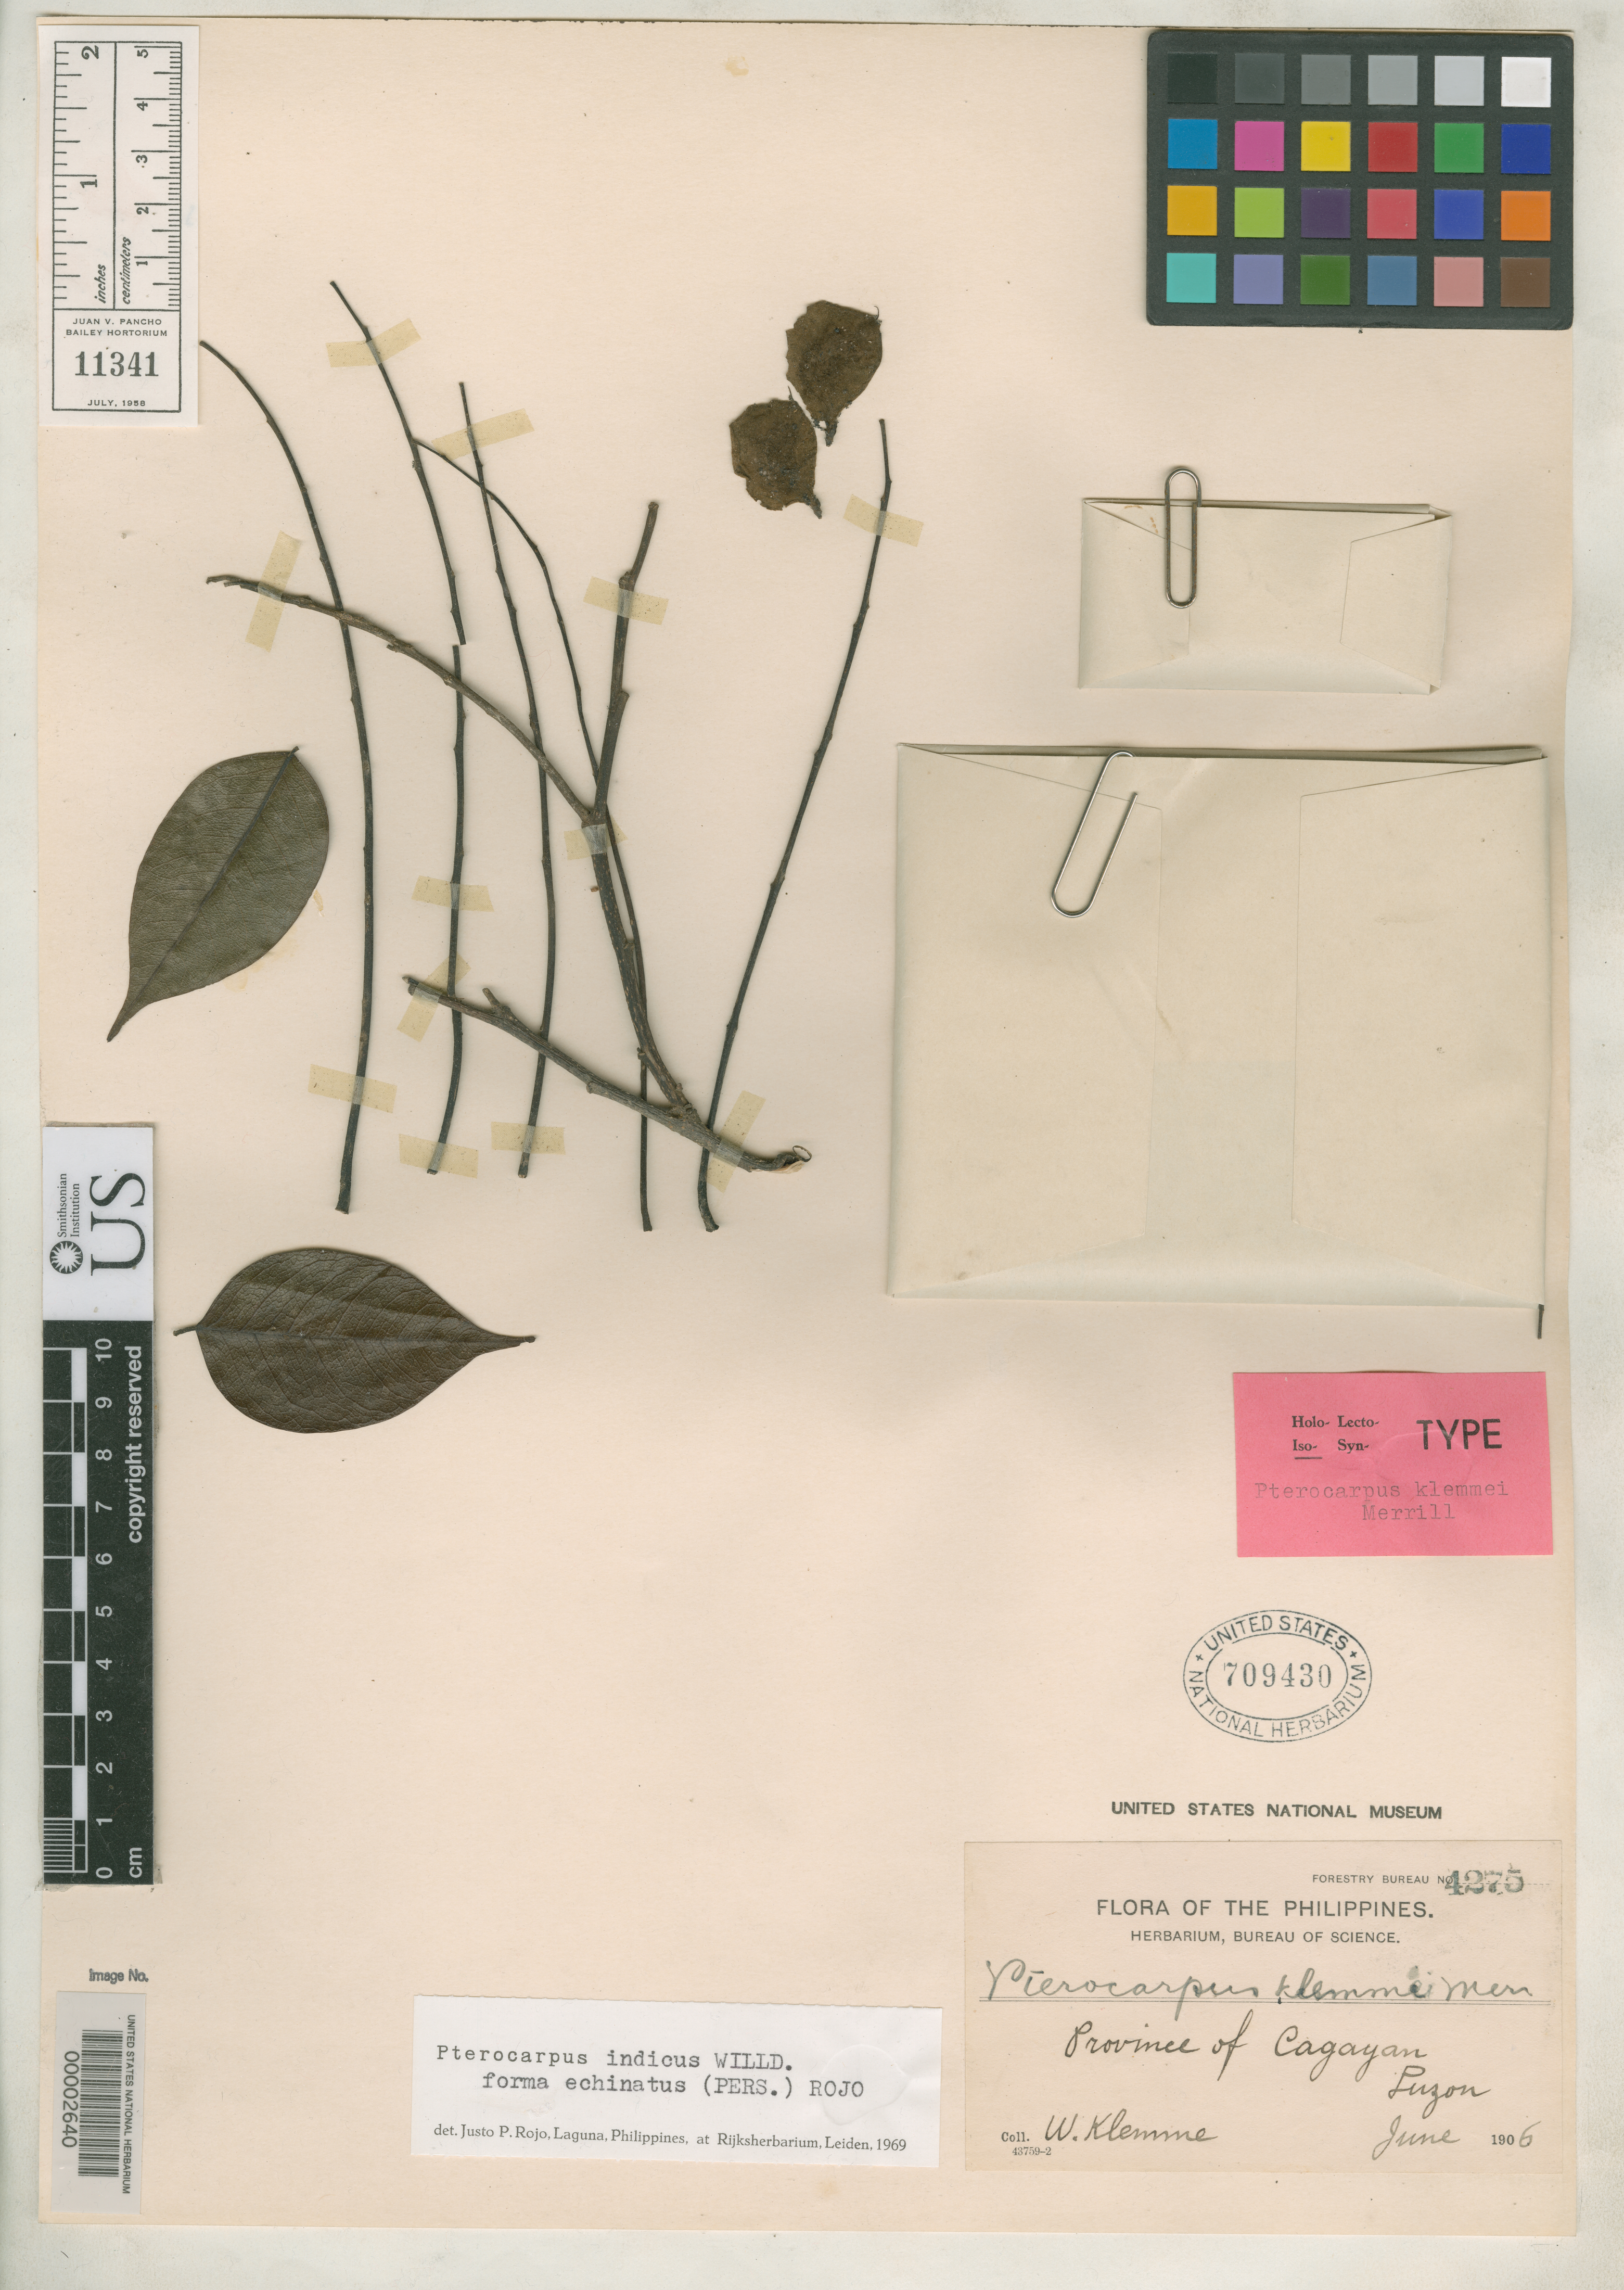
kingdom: Plantae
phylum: Tracheophyta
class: Magnoliopsida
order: Fabales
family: Fabaceae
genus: Pterocarpus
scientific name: Pterocarpus klemmei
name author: Merr.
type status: Isotype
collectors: W. Klemme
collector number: For. Bur. 4275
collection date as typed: Jun 1906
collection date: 1906-06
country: Philippines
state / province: Cagayan Valley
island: Luzon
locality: Cagayan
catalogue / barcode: US 709430